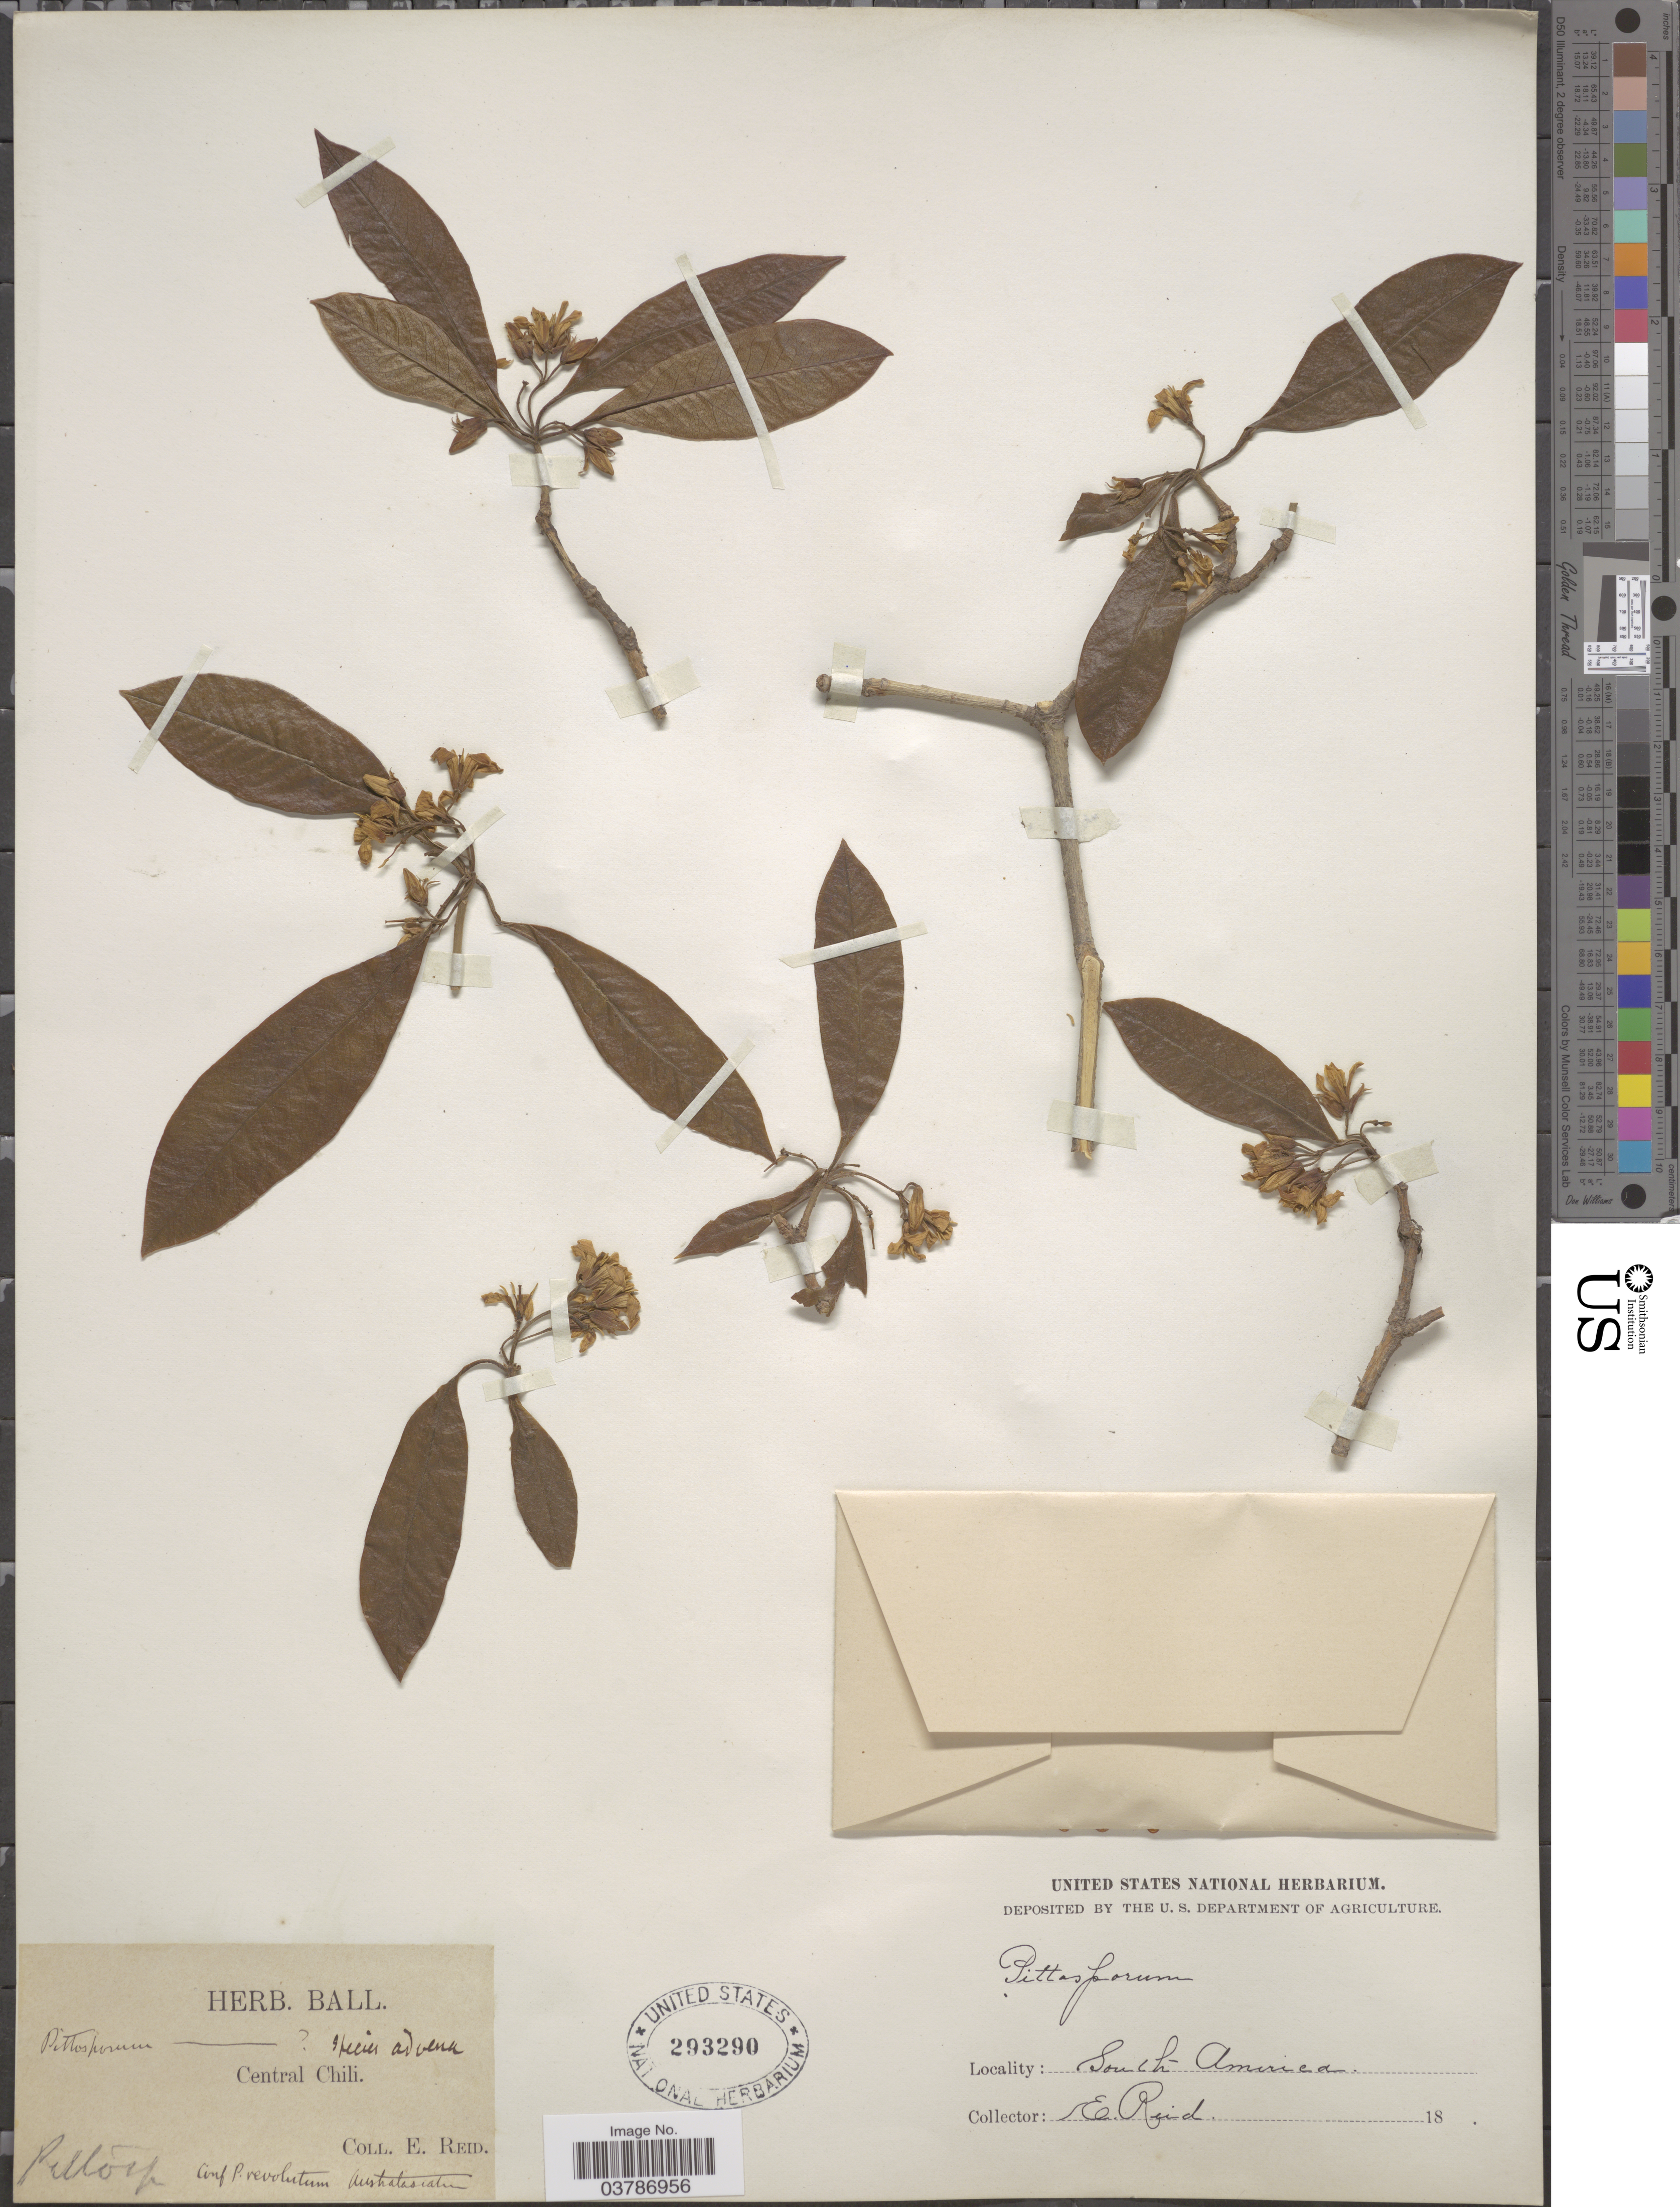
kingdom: Plantae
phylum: Tracheophyta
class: Magnoliopsida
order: Apiales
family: Pittosporaceae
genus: Pittosporum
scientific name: Pittosporum coriaceum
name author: (Dryand.)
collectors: E. Reid.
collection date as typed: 18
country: Chile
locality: Central Chili.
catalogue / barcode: US 293290